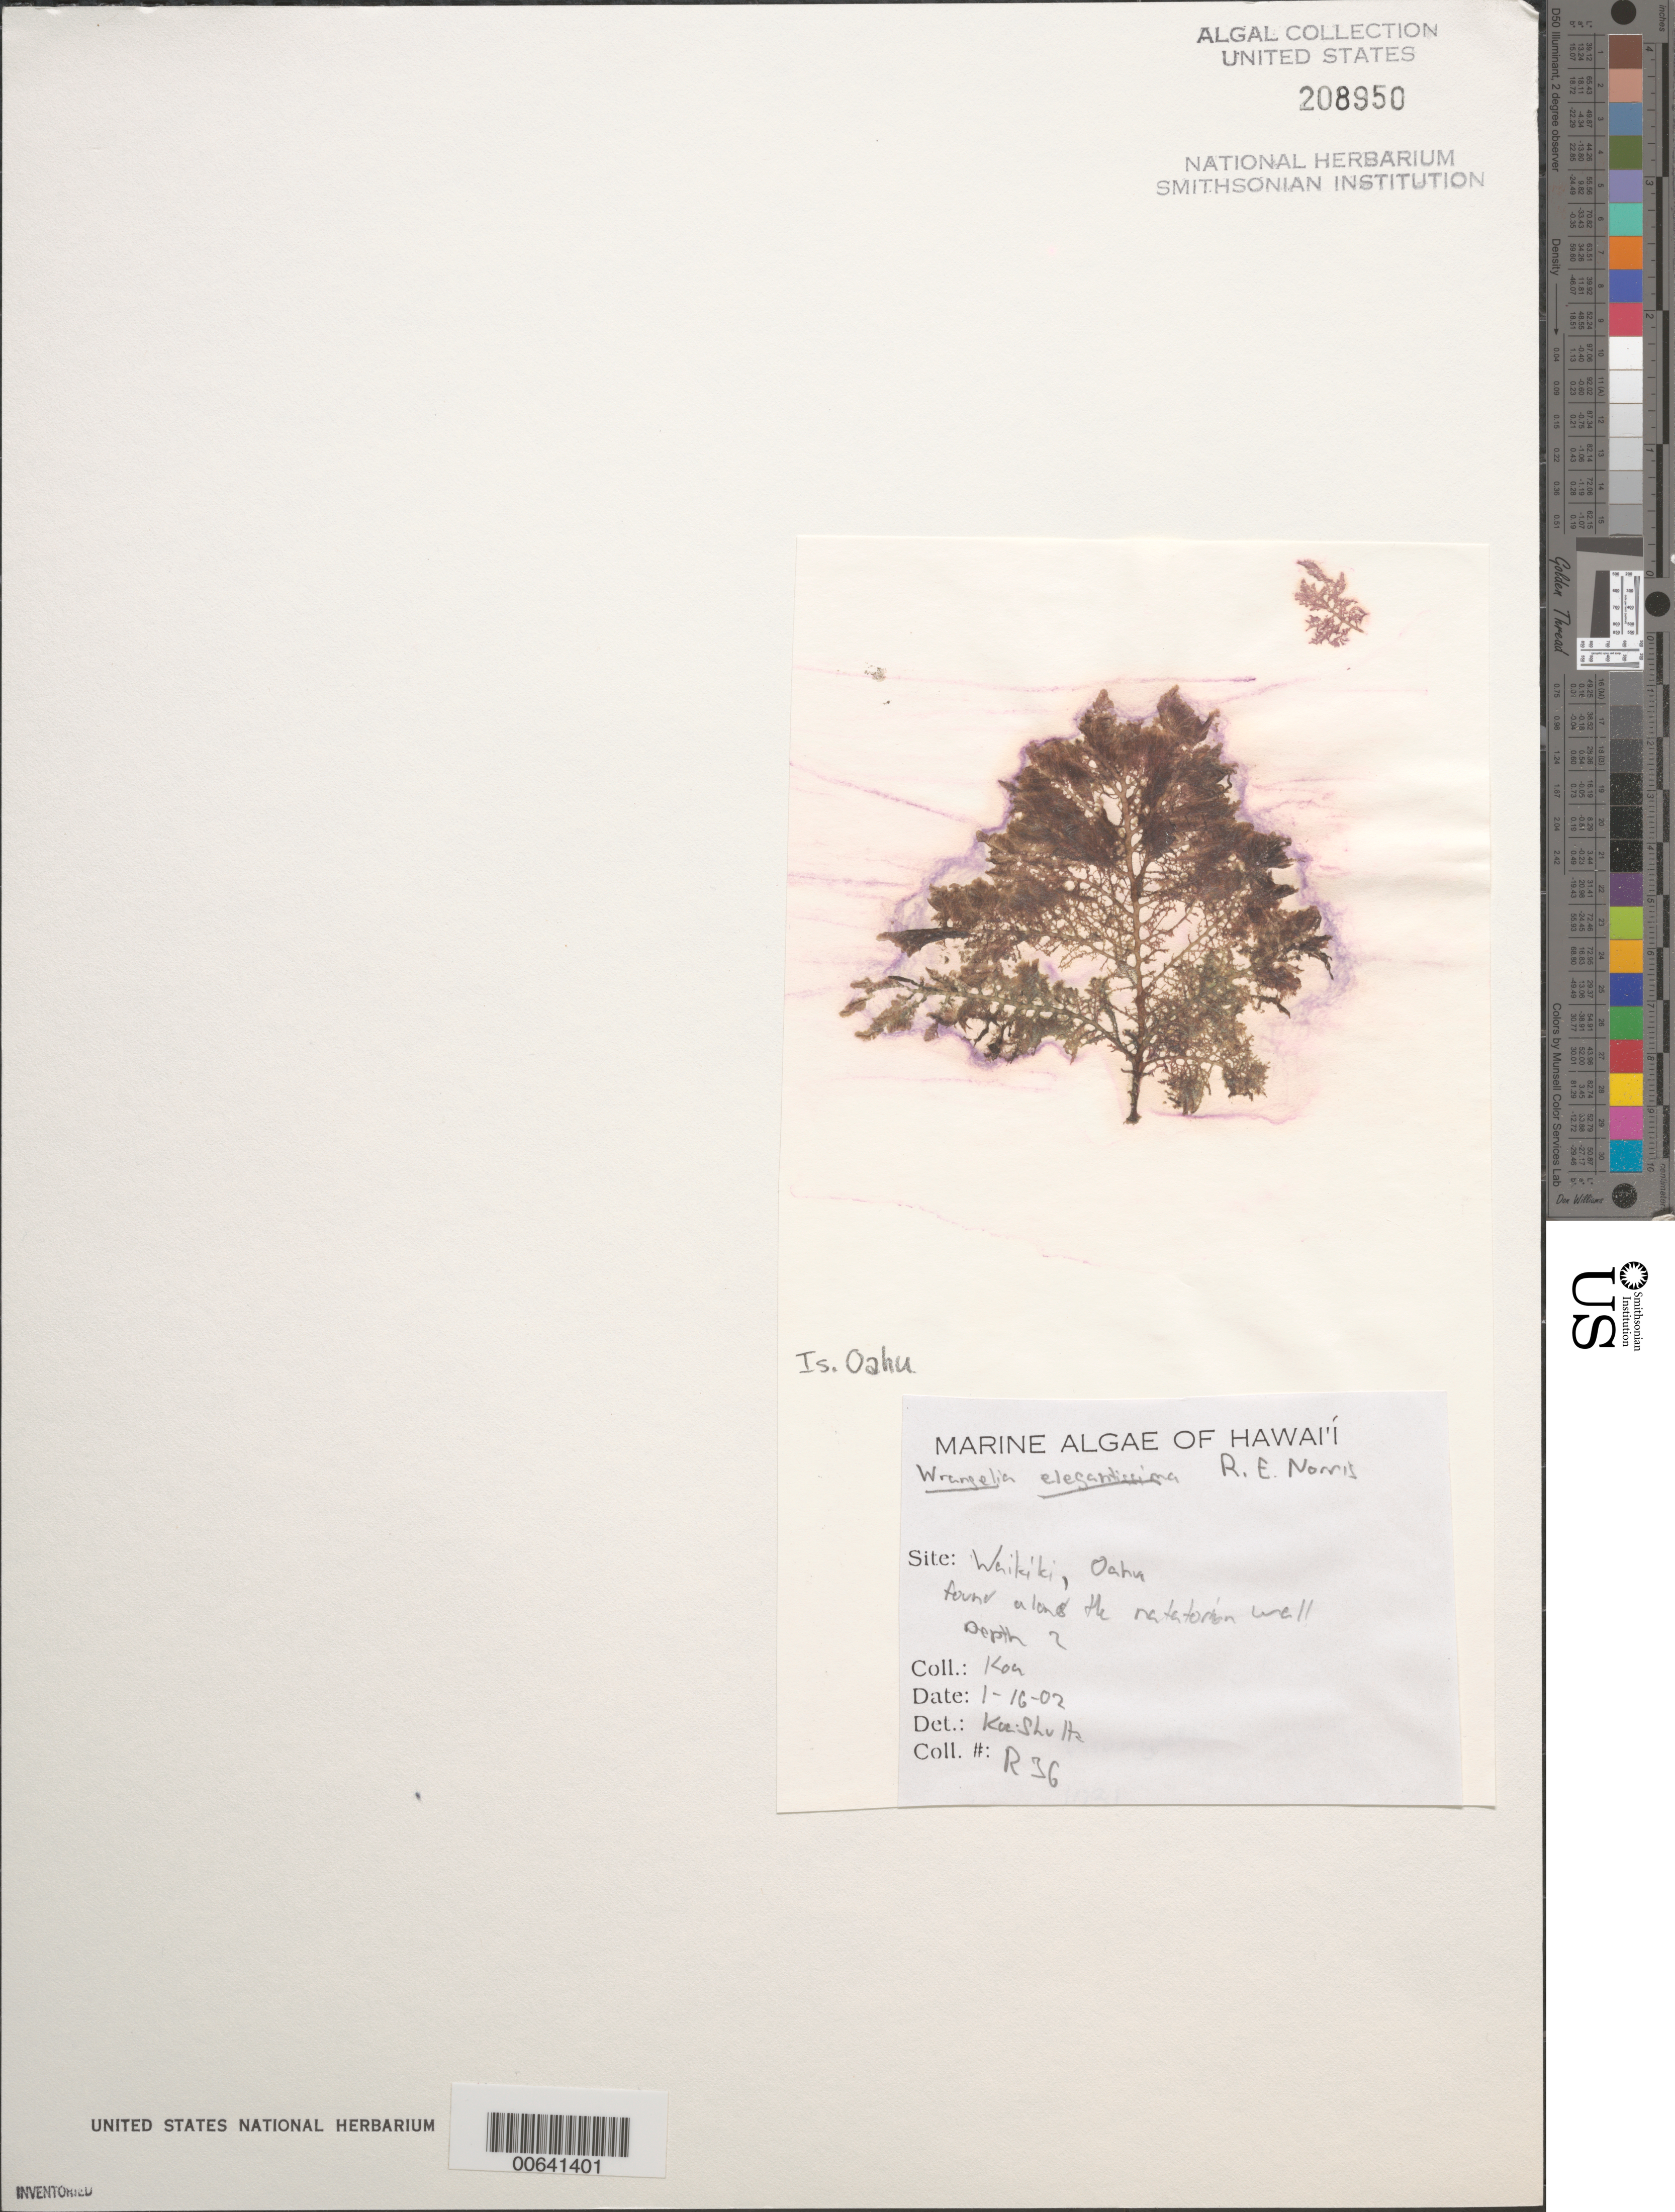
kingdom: Plantae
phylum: Rhodophyta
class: Florideophyceae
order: Ceramiales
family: Wrangeliaceae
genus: Wrangelia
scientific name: Wrangelia elegantissima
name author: R.E. Norris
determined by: Shultz, K.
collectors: K. Shultz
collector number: R36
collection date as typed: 16 Jan 2002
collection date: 2002-01-16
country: United States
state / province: Hawaii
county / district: Honolulu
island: Oahu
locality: Waikiki, Natatorium wall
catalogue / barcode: US 208950